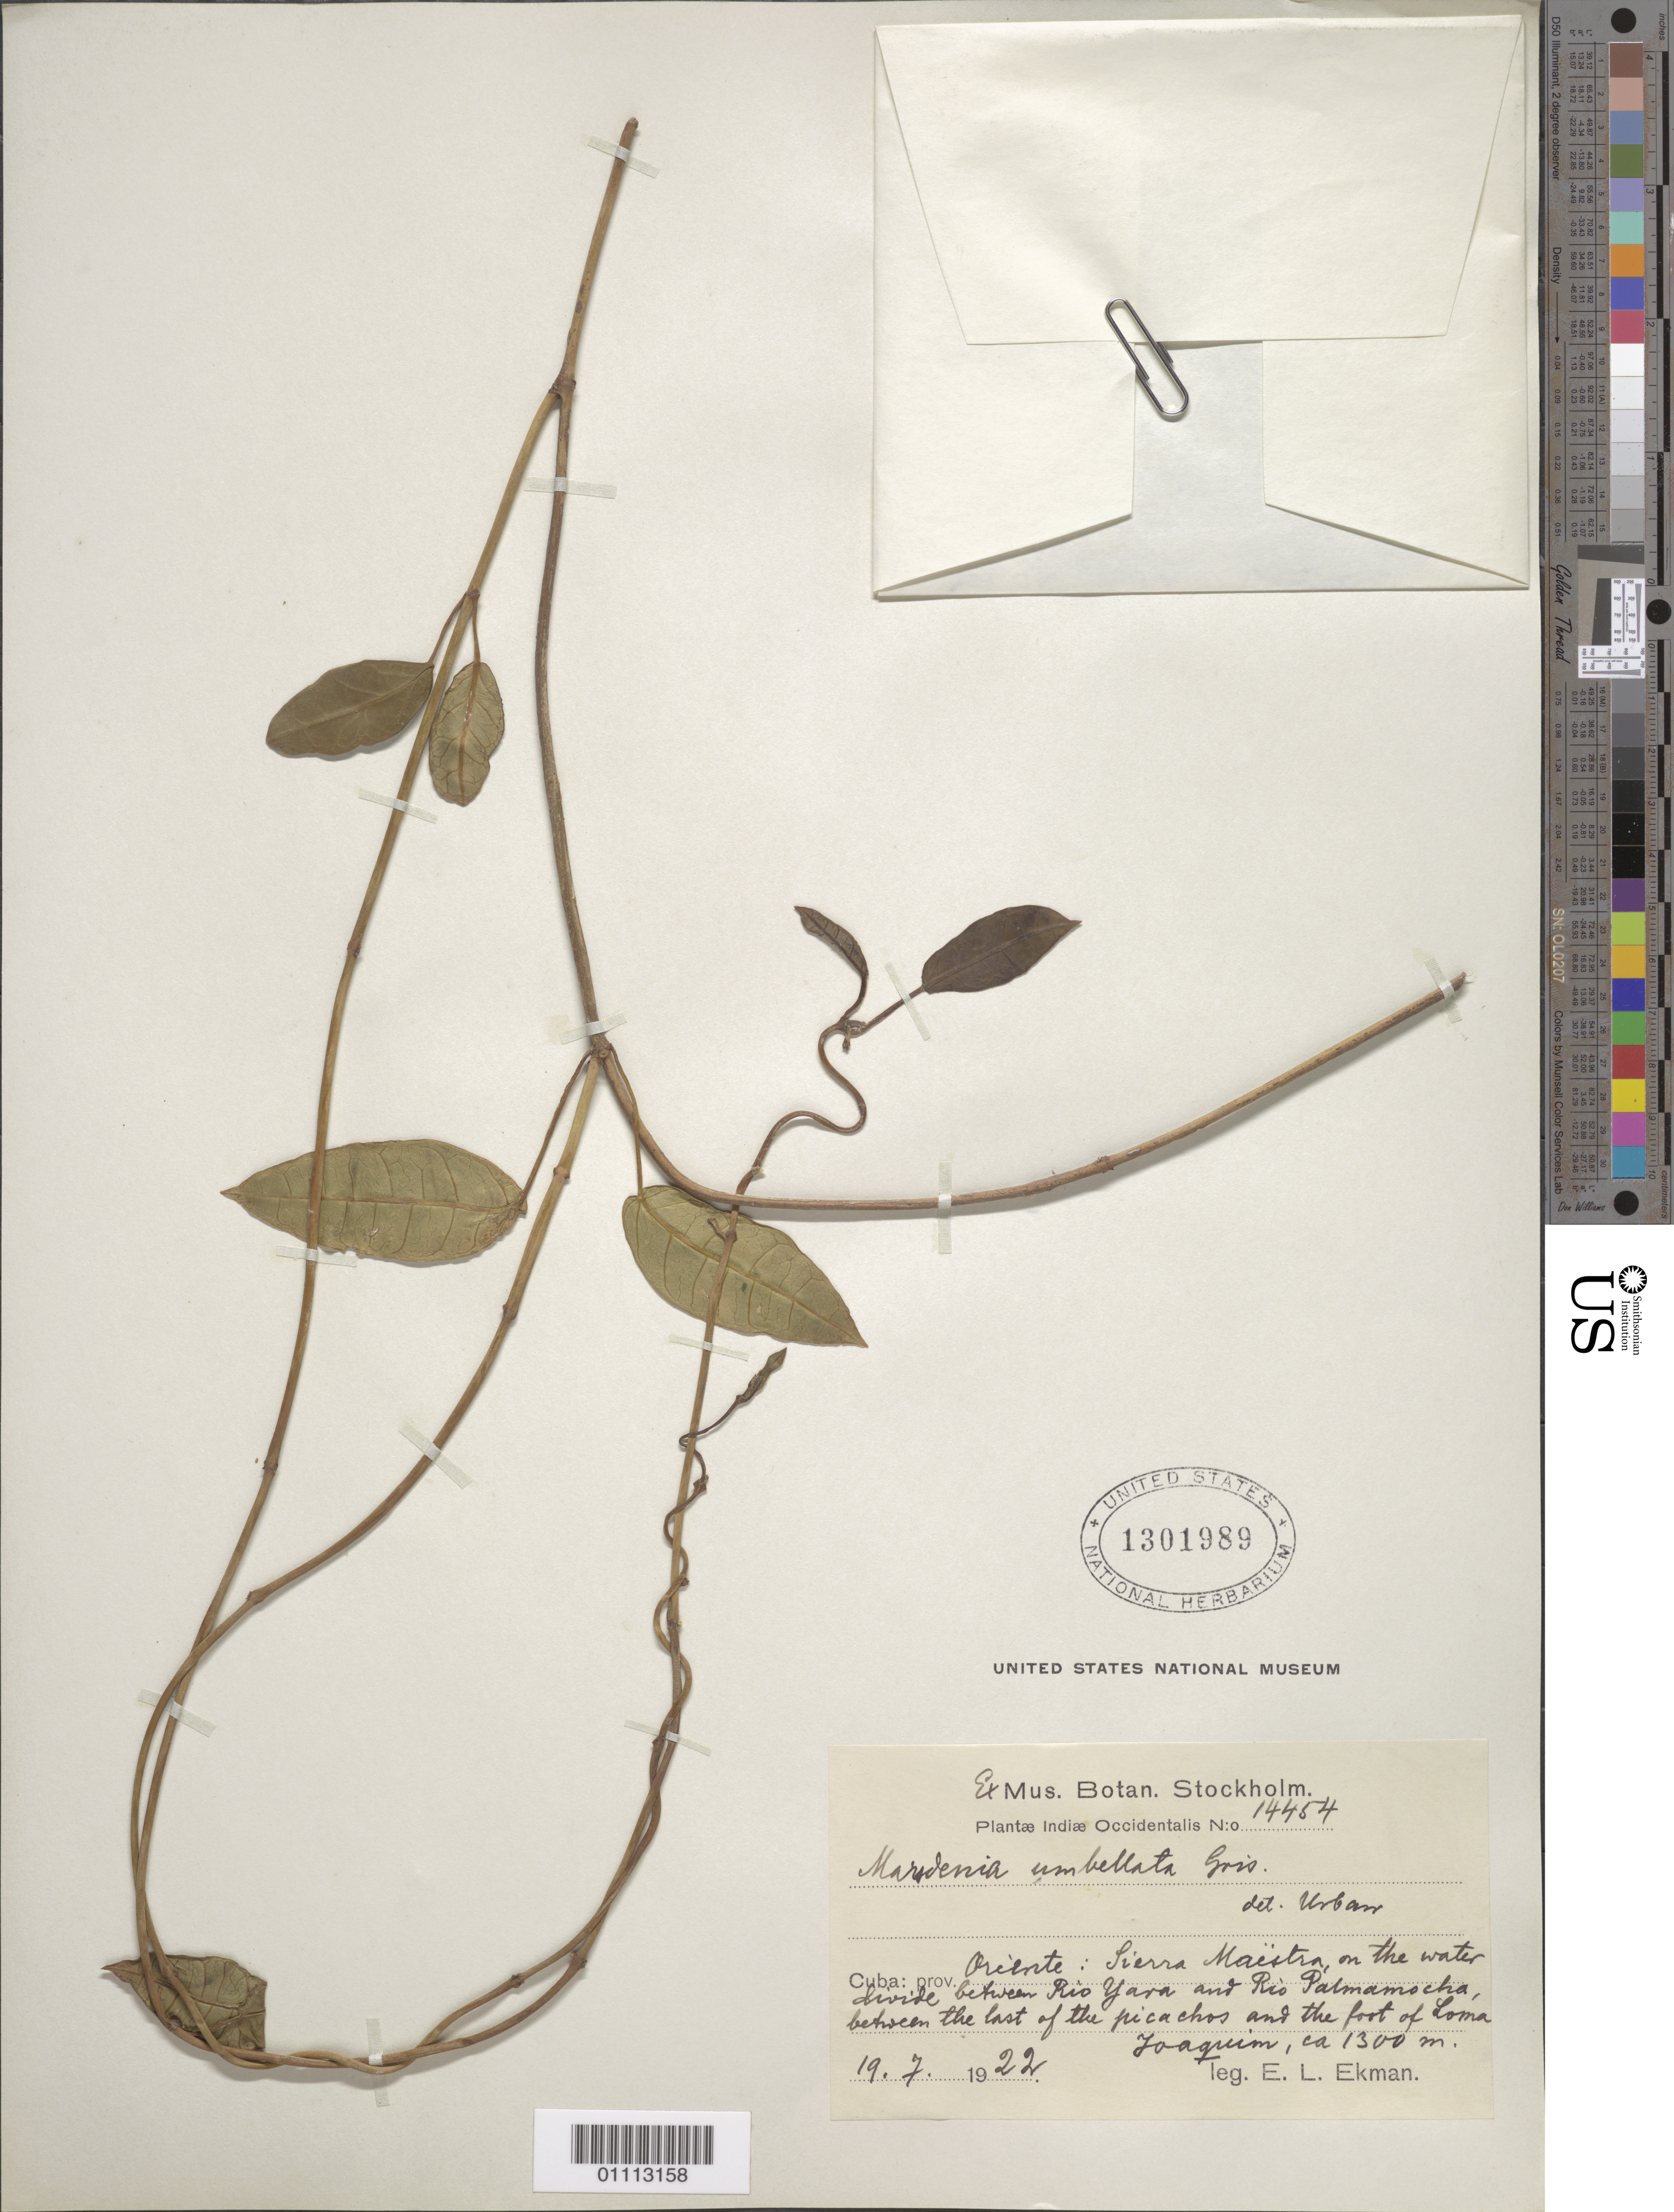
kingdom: Plantae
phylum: Tracheophyta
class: Magnoliopsida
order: Gentianales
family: Apocynaceae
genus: Marsdenia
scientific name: Marsdenia umbellata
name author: Griseb.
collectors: E. L. Ekman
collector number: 14454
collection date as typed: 19 Jul 1922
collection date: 1922-07-19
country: Cuba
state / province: Santiago de Cuba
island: Cuba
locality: Sierra Maestra, on the water divide between Rio Yara and Rio Palmamocha, between the last of the picachos and the foot of Loma Joaquim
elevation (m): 1300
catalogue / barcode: US 1301989